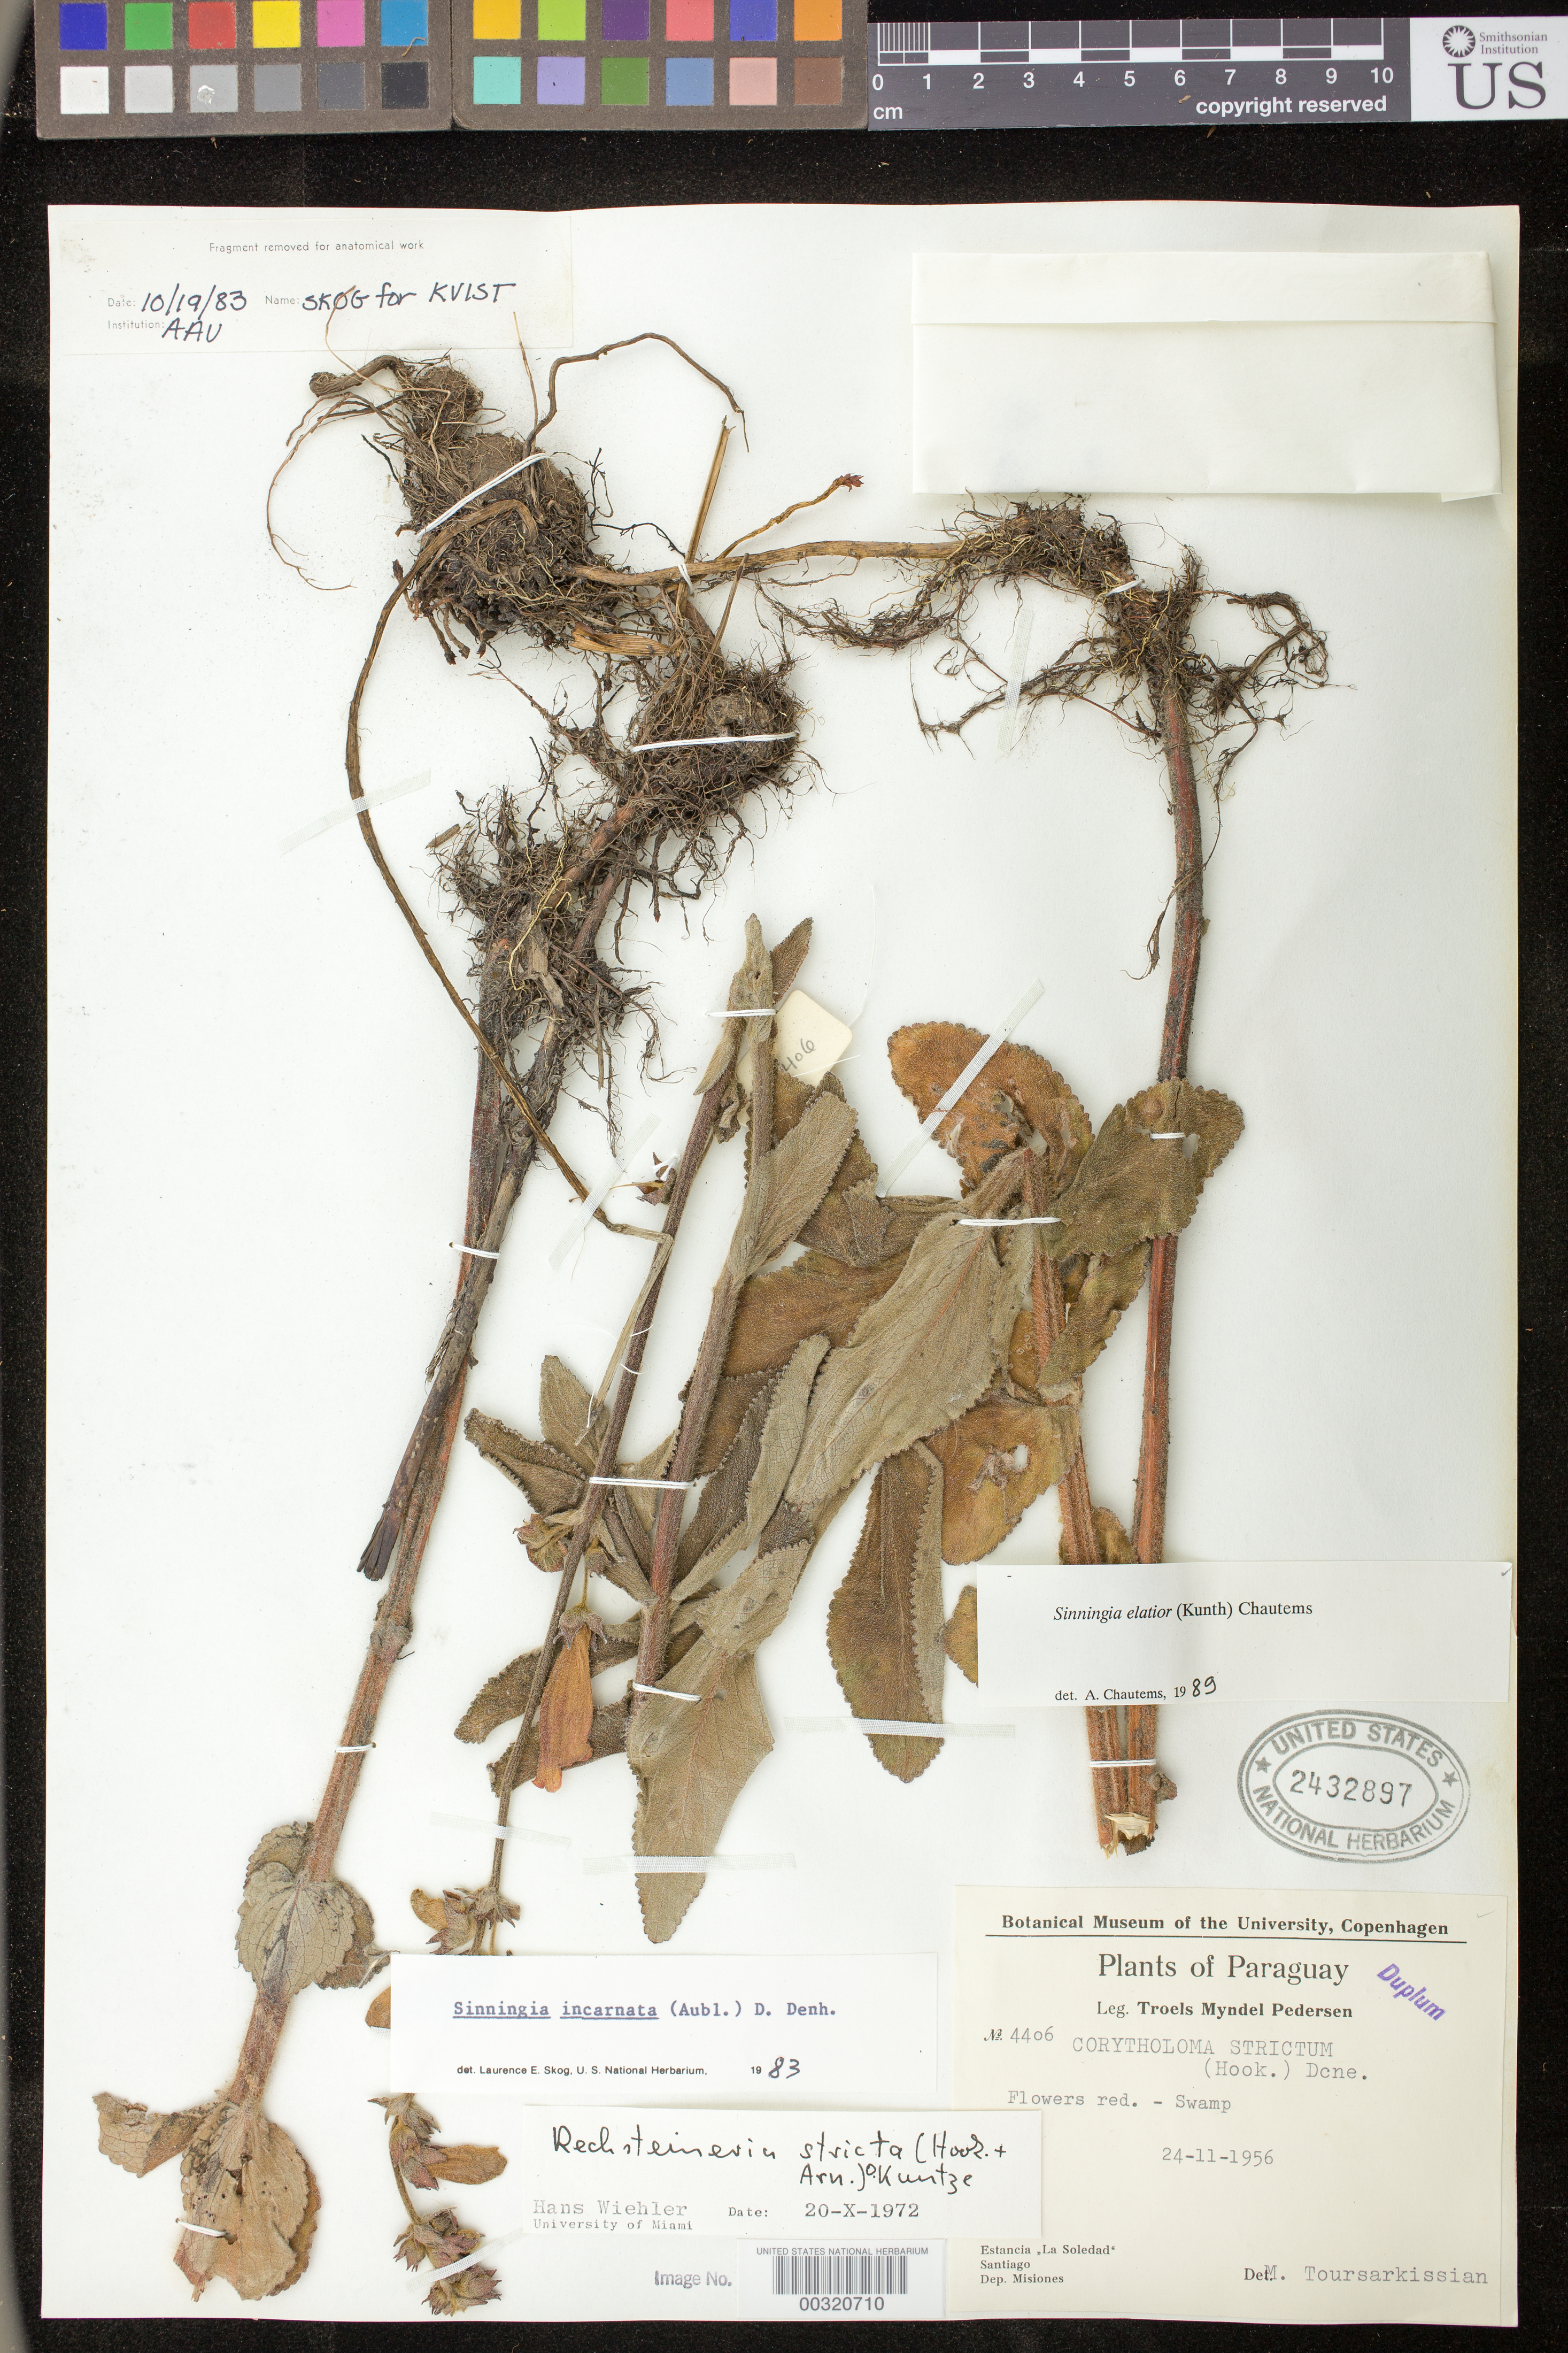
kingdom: Plantae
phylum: Tracheophyta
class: Magnoliopsida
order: Lamiales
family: Gesneriaceae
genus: Sinningia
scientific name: Sinningia elatior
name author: (Kunth) Chautems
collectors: T. M. Pedersen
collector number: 4406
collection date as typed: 24 Nov 1956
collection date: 1956-11-24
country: Paraguay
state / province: Misiones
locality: Estancia "La Soledad", Santiago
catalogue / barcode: US 2432897